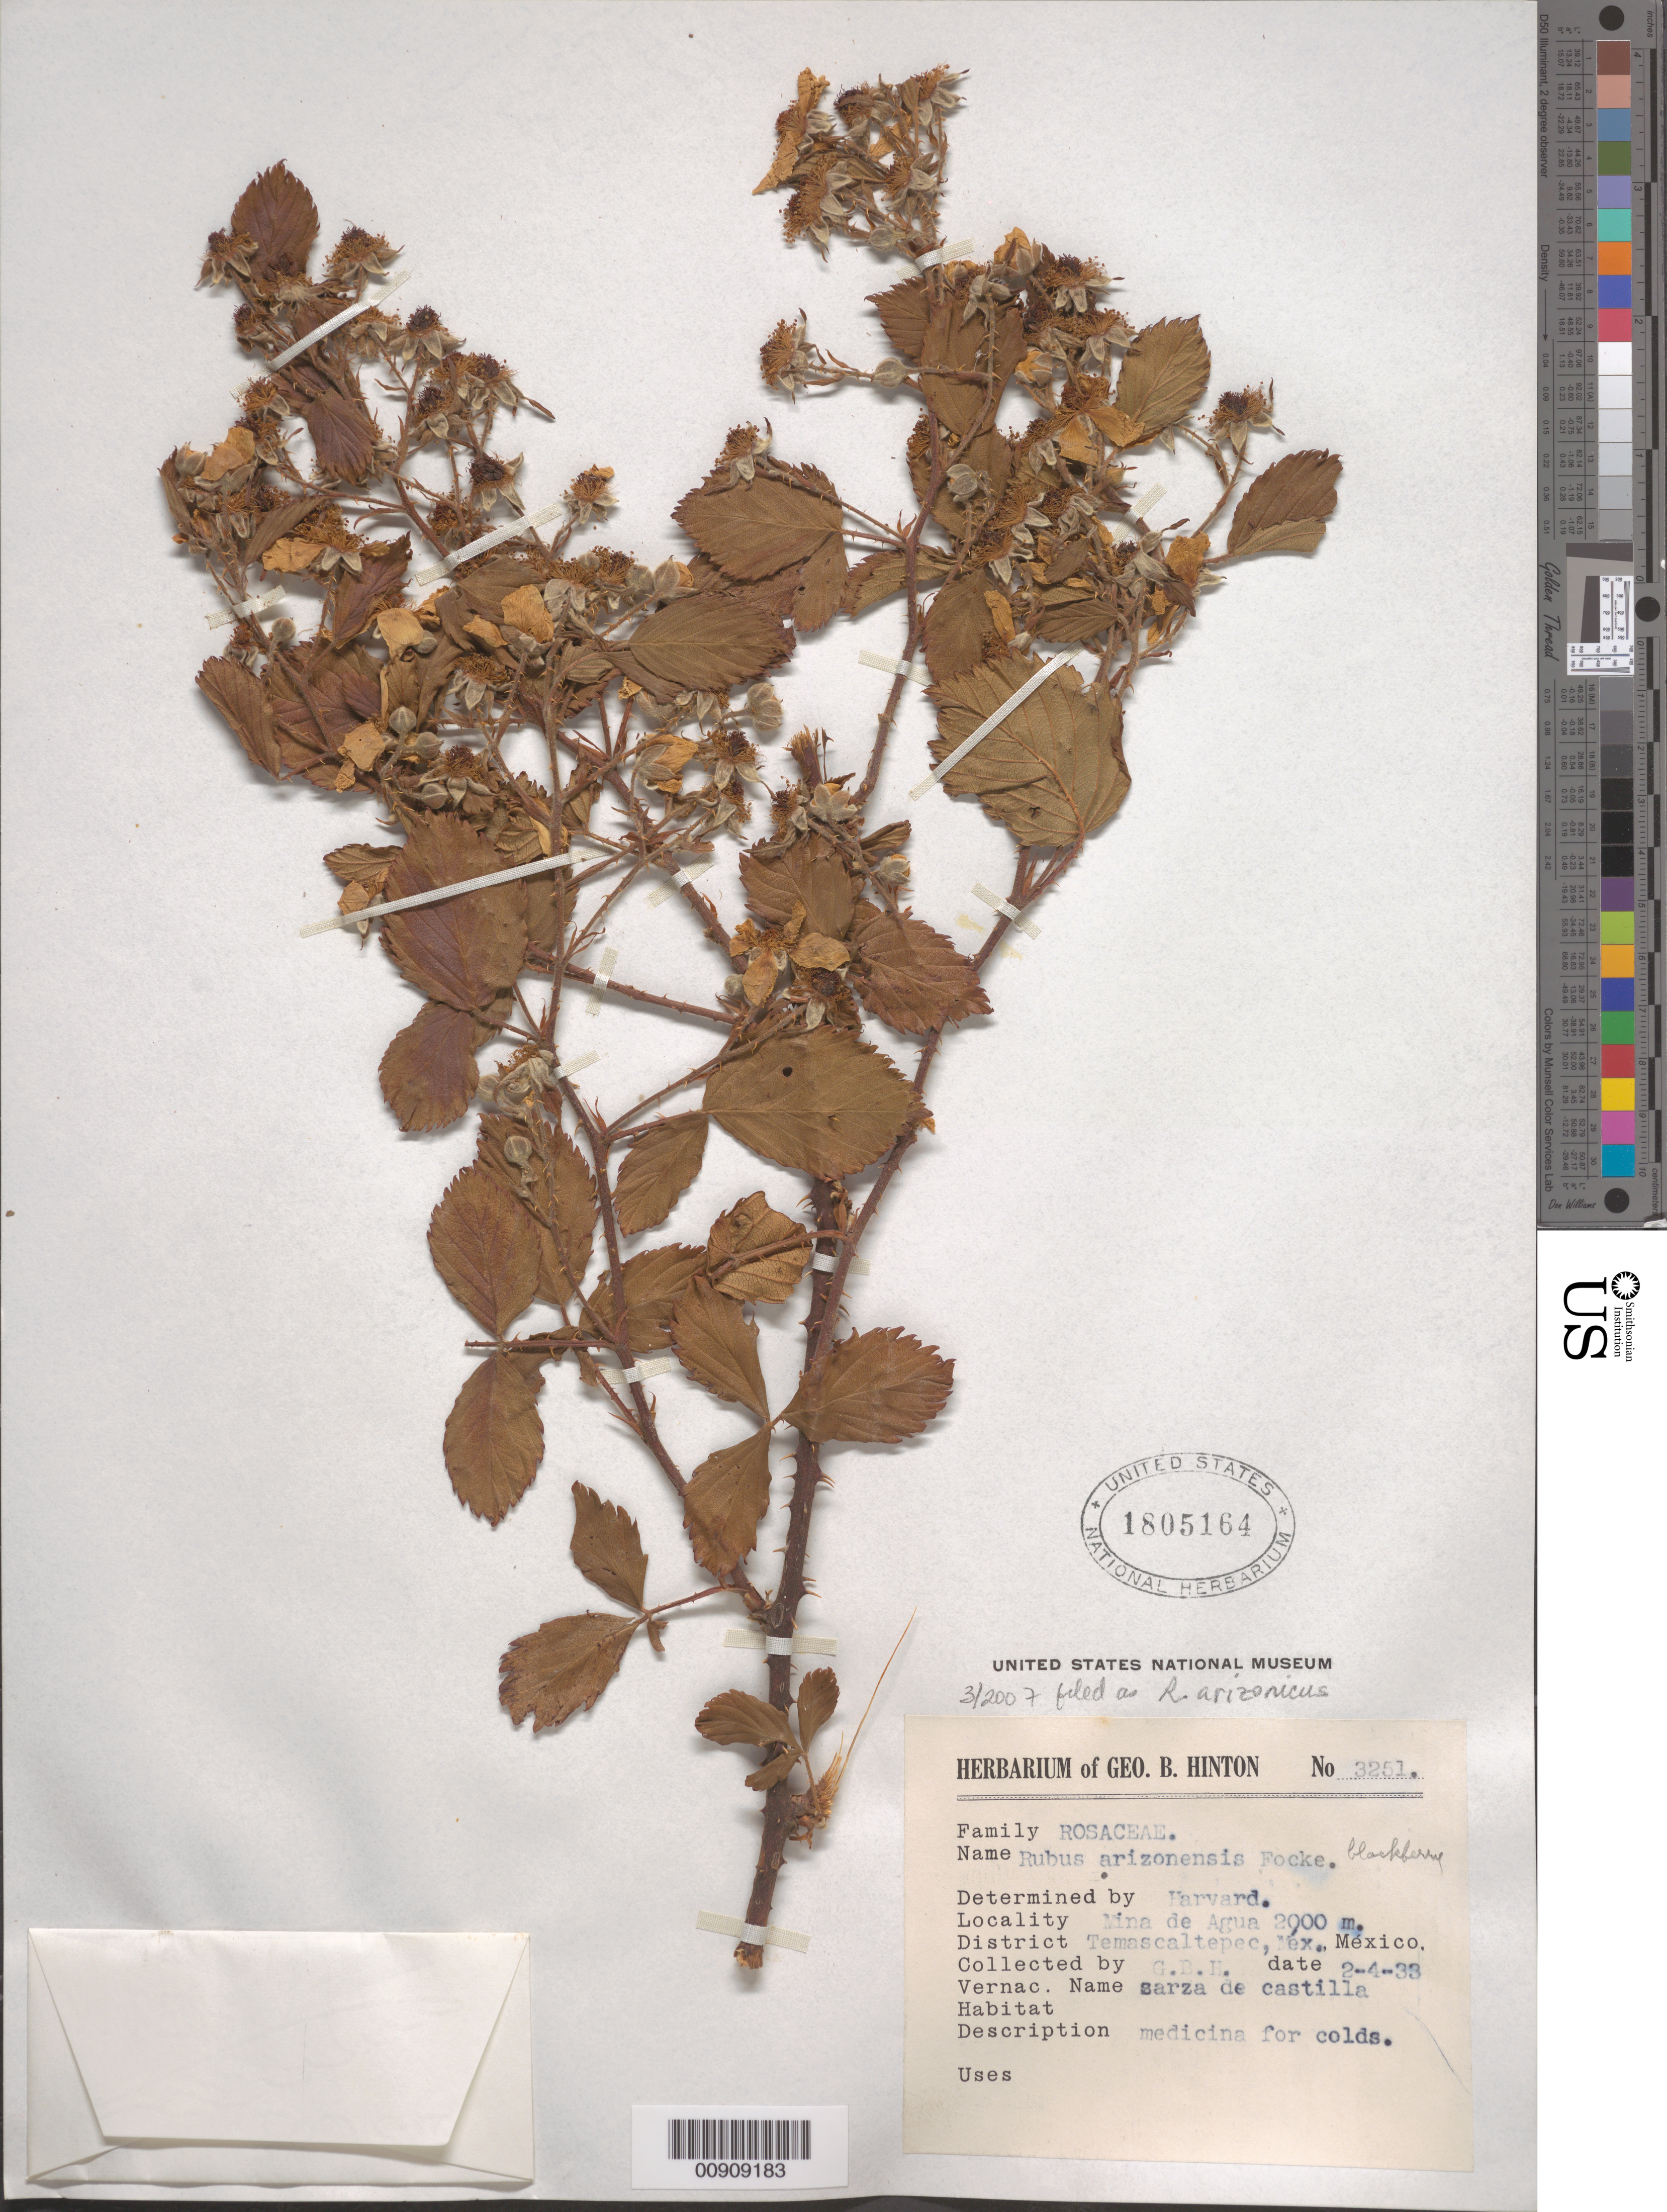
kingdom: Plantae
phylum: Tracheophyta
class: Magnoliopsida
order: Rosales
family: Rosaceae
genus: Rubus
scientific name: Rubus arizonicus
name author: (Greene) Rydb.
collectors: G. B. Hinton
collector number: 3251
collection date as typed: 04 Feb 1933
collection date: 1933-02-04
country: Mexico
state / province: México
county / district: Temascaltepec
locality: Mina de Agua, Distrcit Temascaltepec, State of Mexico.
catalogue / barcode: US 1805164